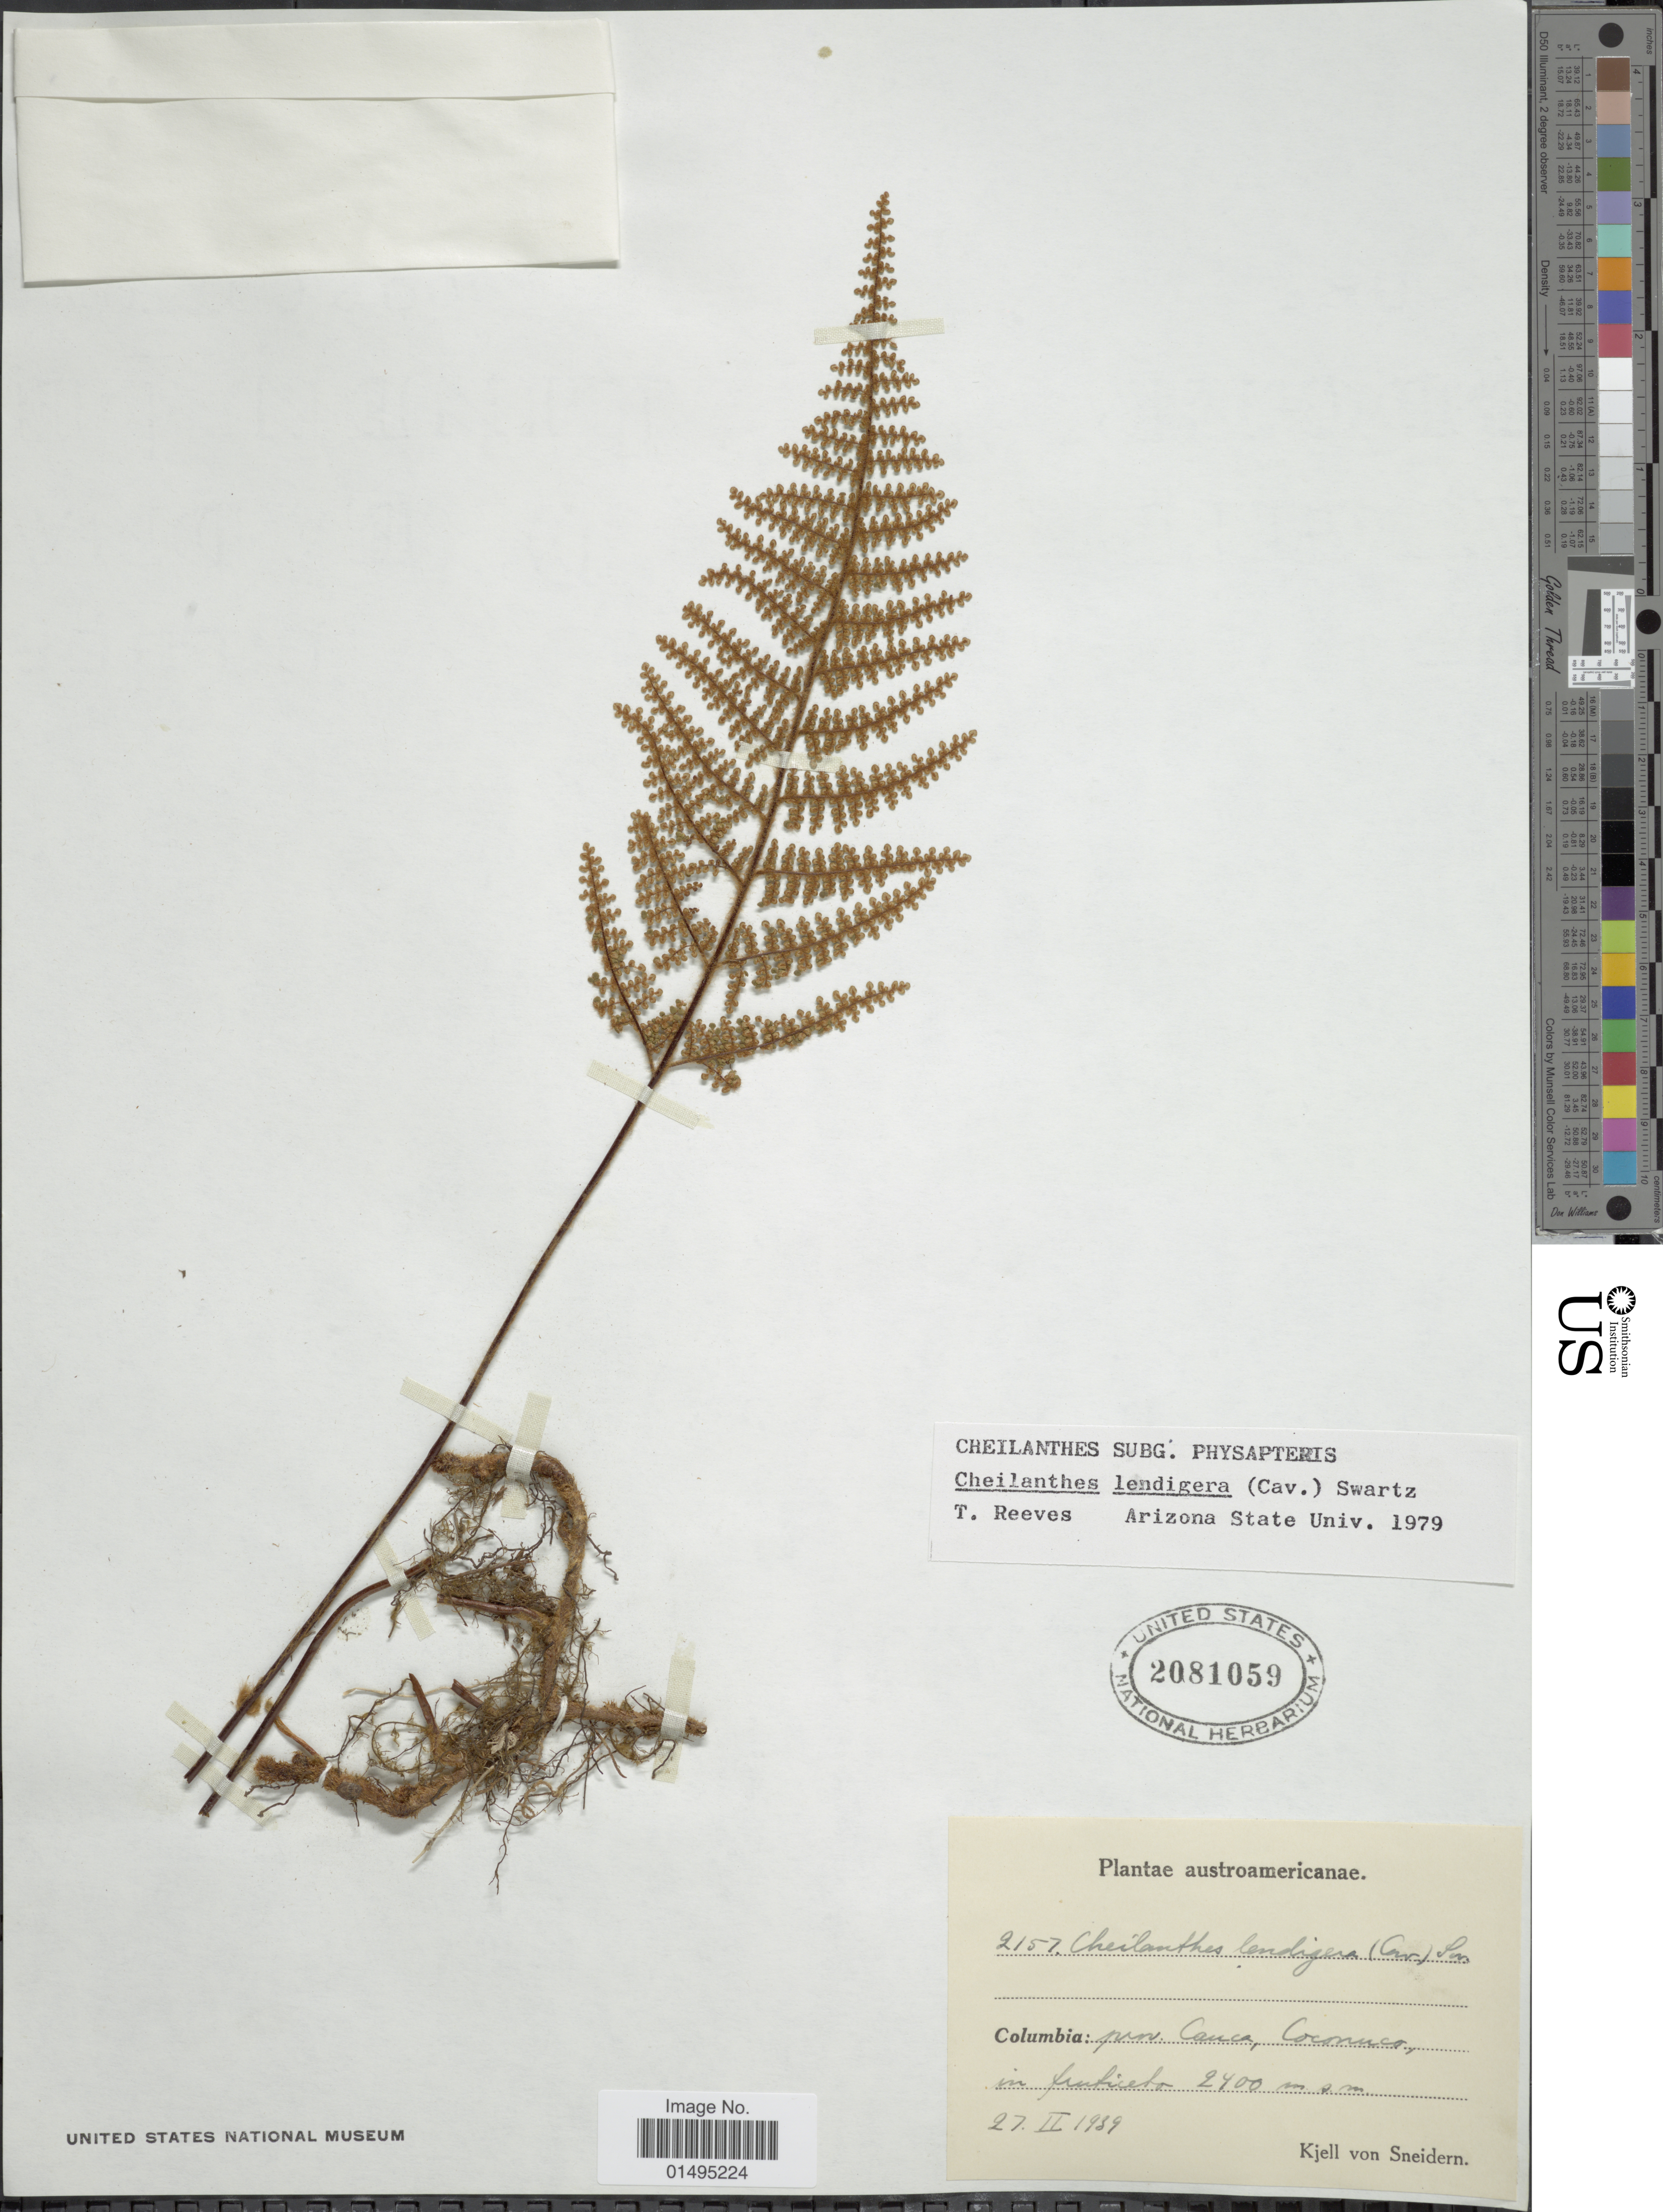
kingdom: Plantae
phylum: Tracheophyta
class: Polypodiopsida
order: Polypodiales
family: Pteridaceae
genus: Myriopteris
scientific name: Myriopteris lendigera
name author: (Cav.) J. Sm.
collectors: K. von Sneidern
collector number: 2157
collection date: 1939-02-24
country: Colombia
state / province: Cauca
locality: Coconuco, in finficieto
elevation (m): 2400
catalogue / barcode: US 2081059